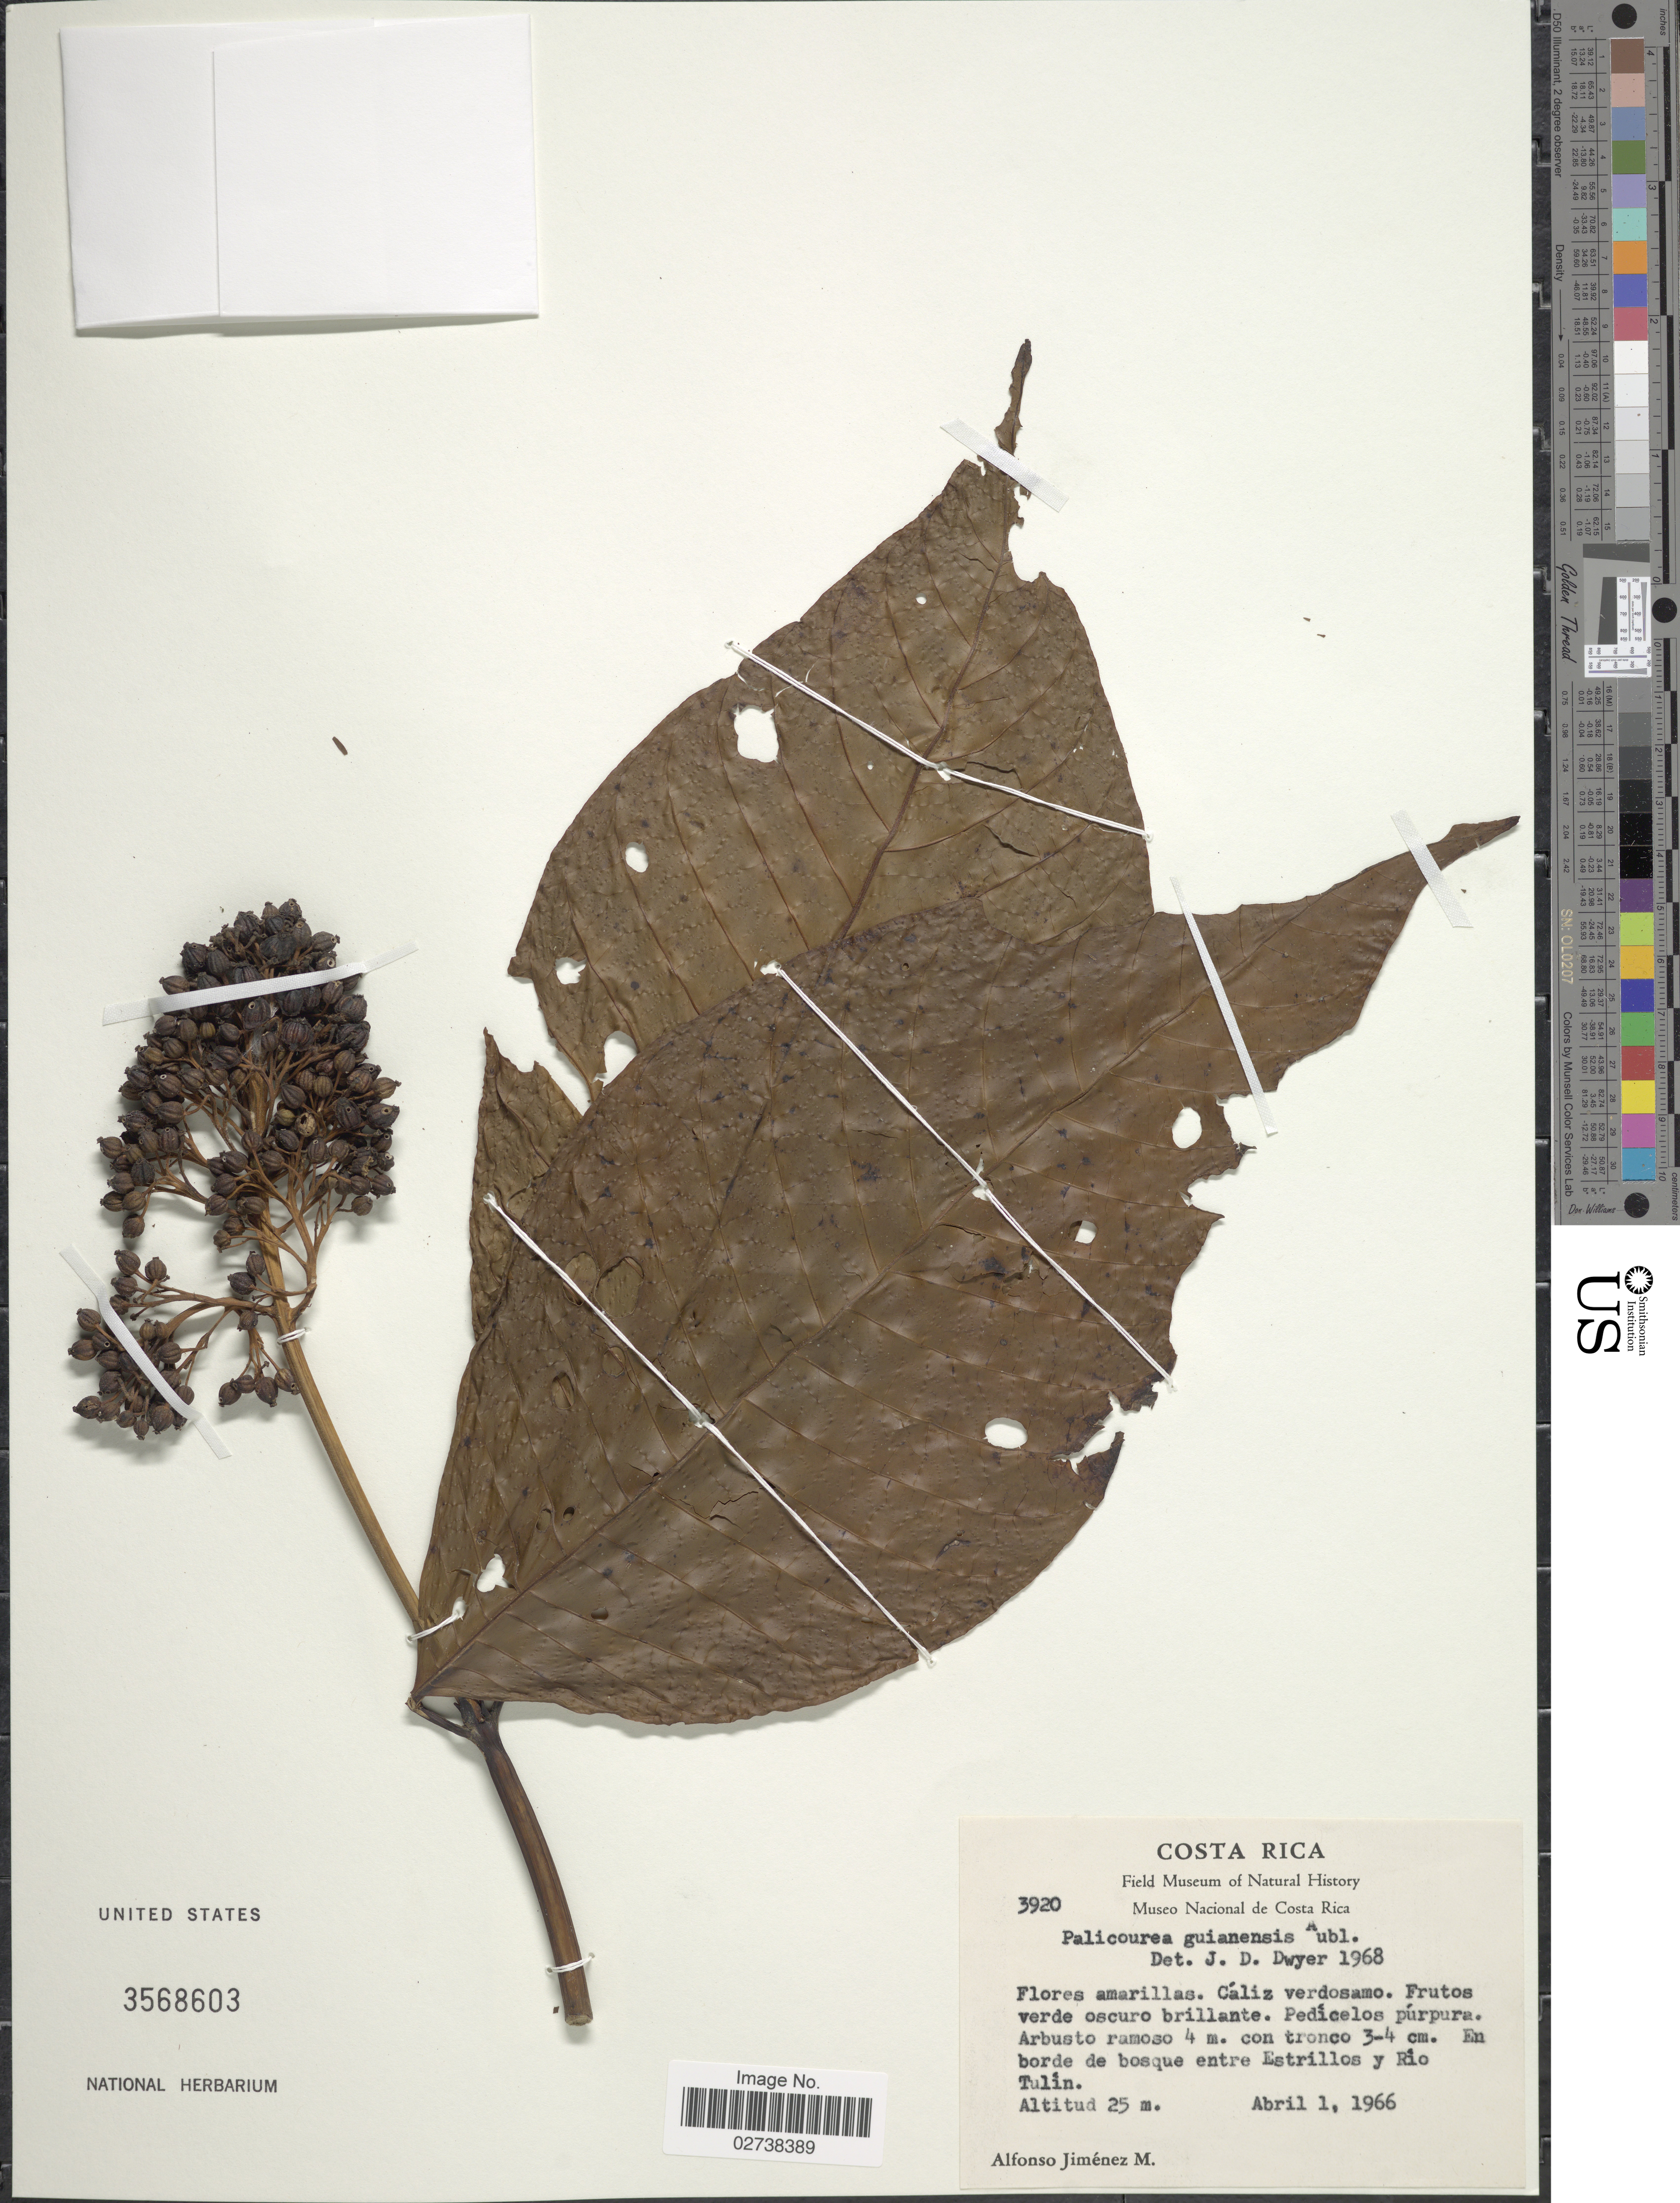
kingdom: Plantae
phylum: Tracheophyta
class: Magnoliopsida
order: Gentianales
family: Rubiaceae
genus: Palicourea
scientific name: Palicourea guianensis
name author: Aubl.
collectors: A. Jimenez M.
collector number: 3920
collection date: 1966-04-01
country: Costa Rica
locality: En borde de bosque entre Estrillos y Rio Tulin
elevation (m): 25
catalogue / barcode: US 3568603